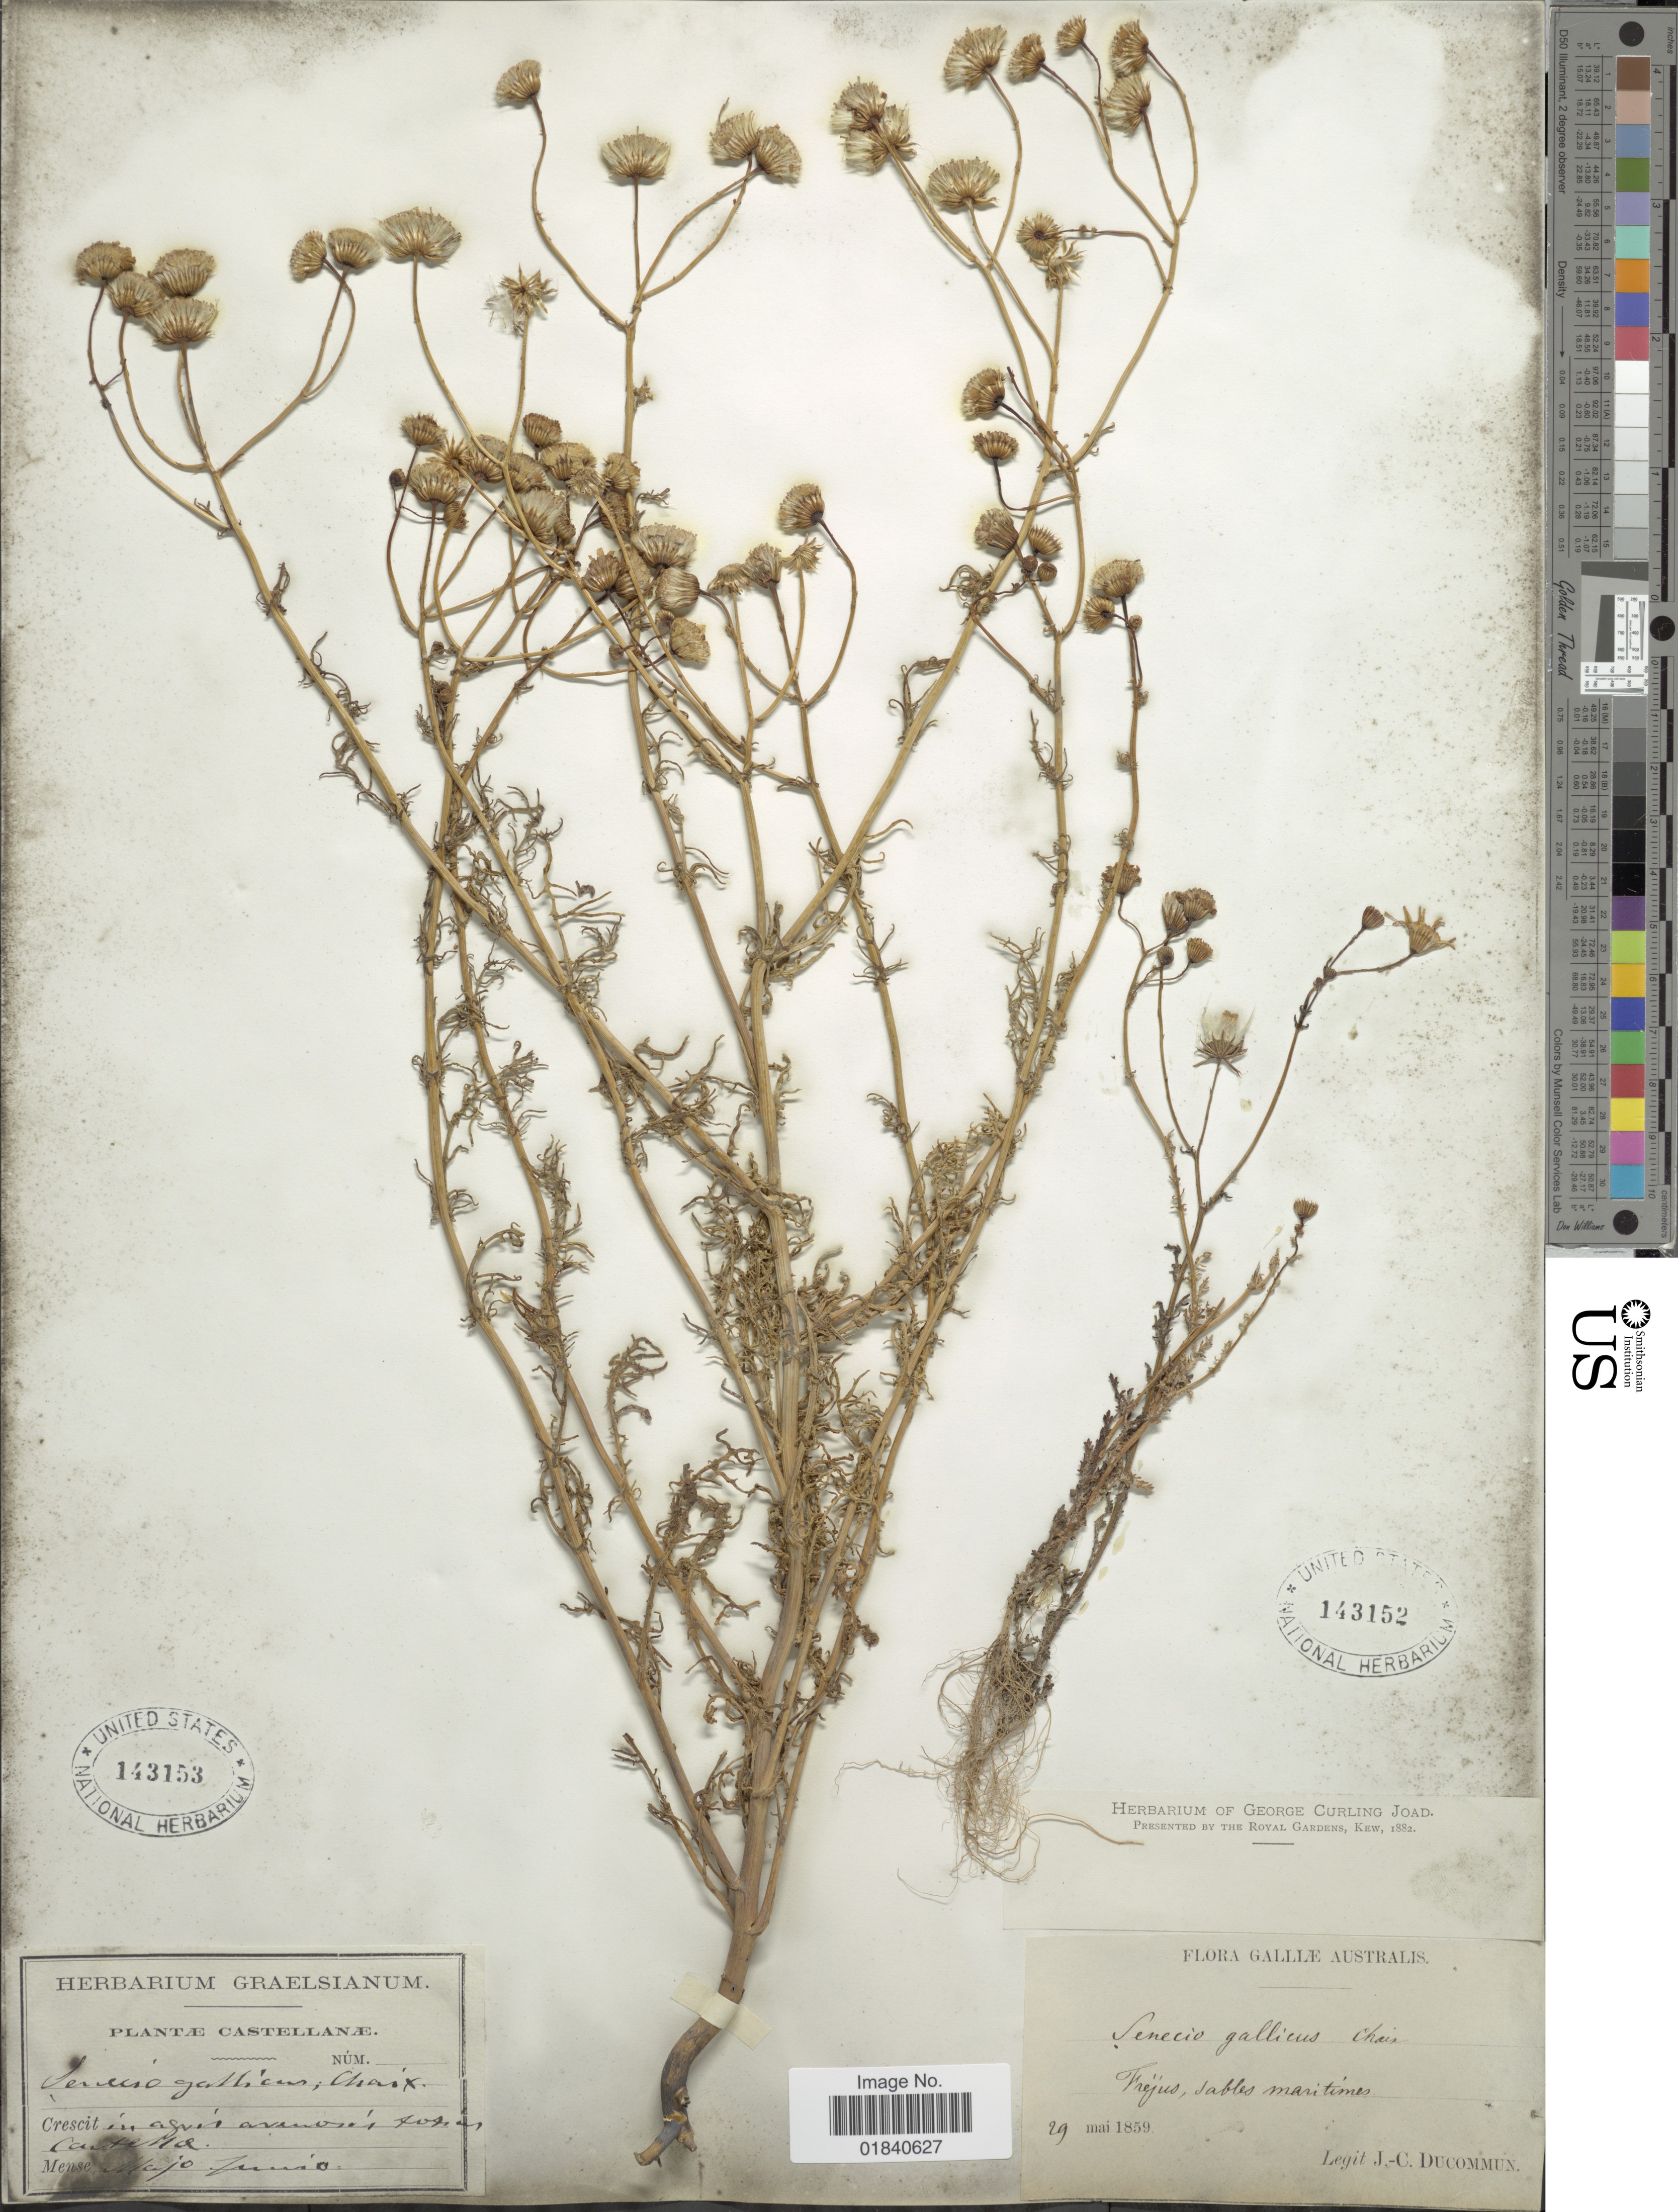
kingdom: Plantae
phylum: Tracheophyta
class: Magnoliopsida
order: Asterales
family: Asteraceae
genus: Senecio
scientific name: Senecio gallicus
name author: Vill. ex Chaix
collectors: Herbarium Graelsianum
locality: Castella [interpreted]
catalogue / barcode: US 143153-2